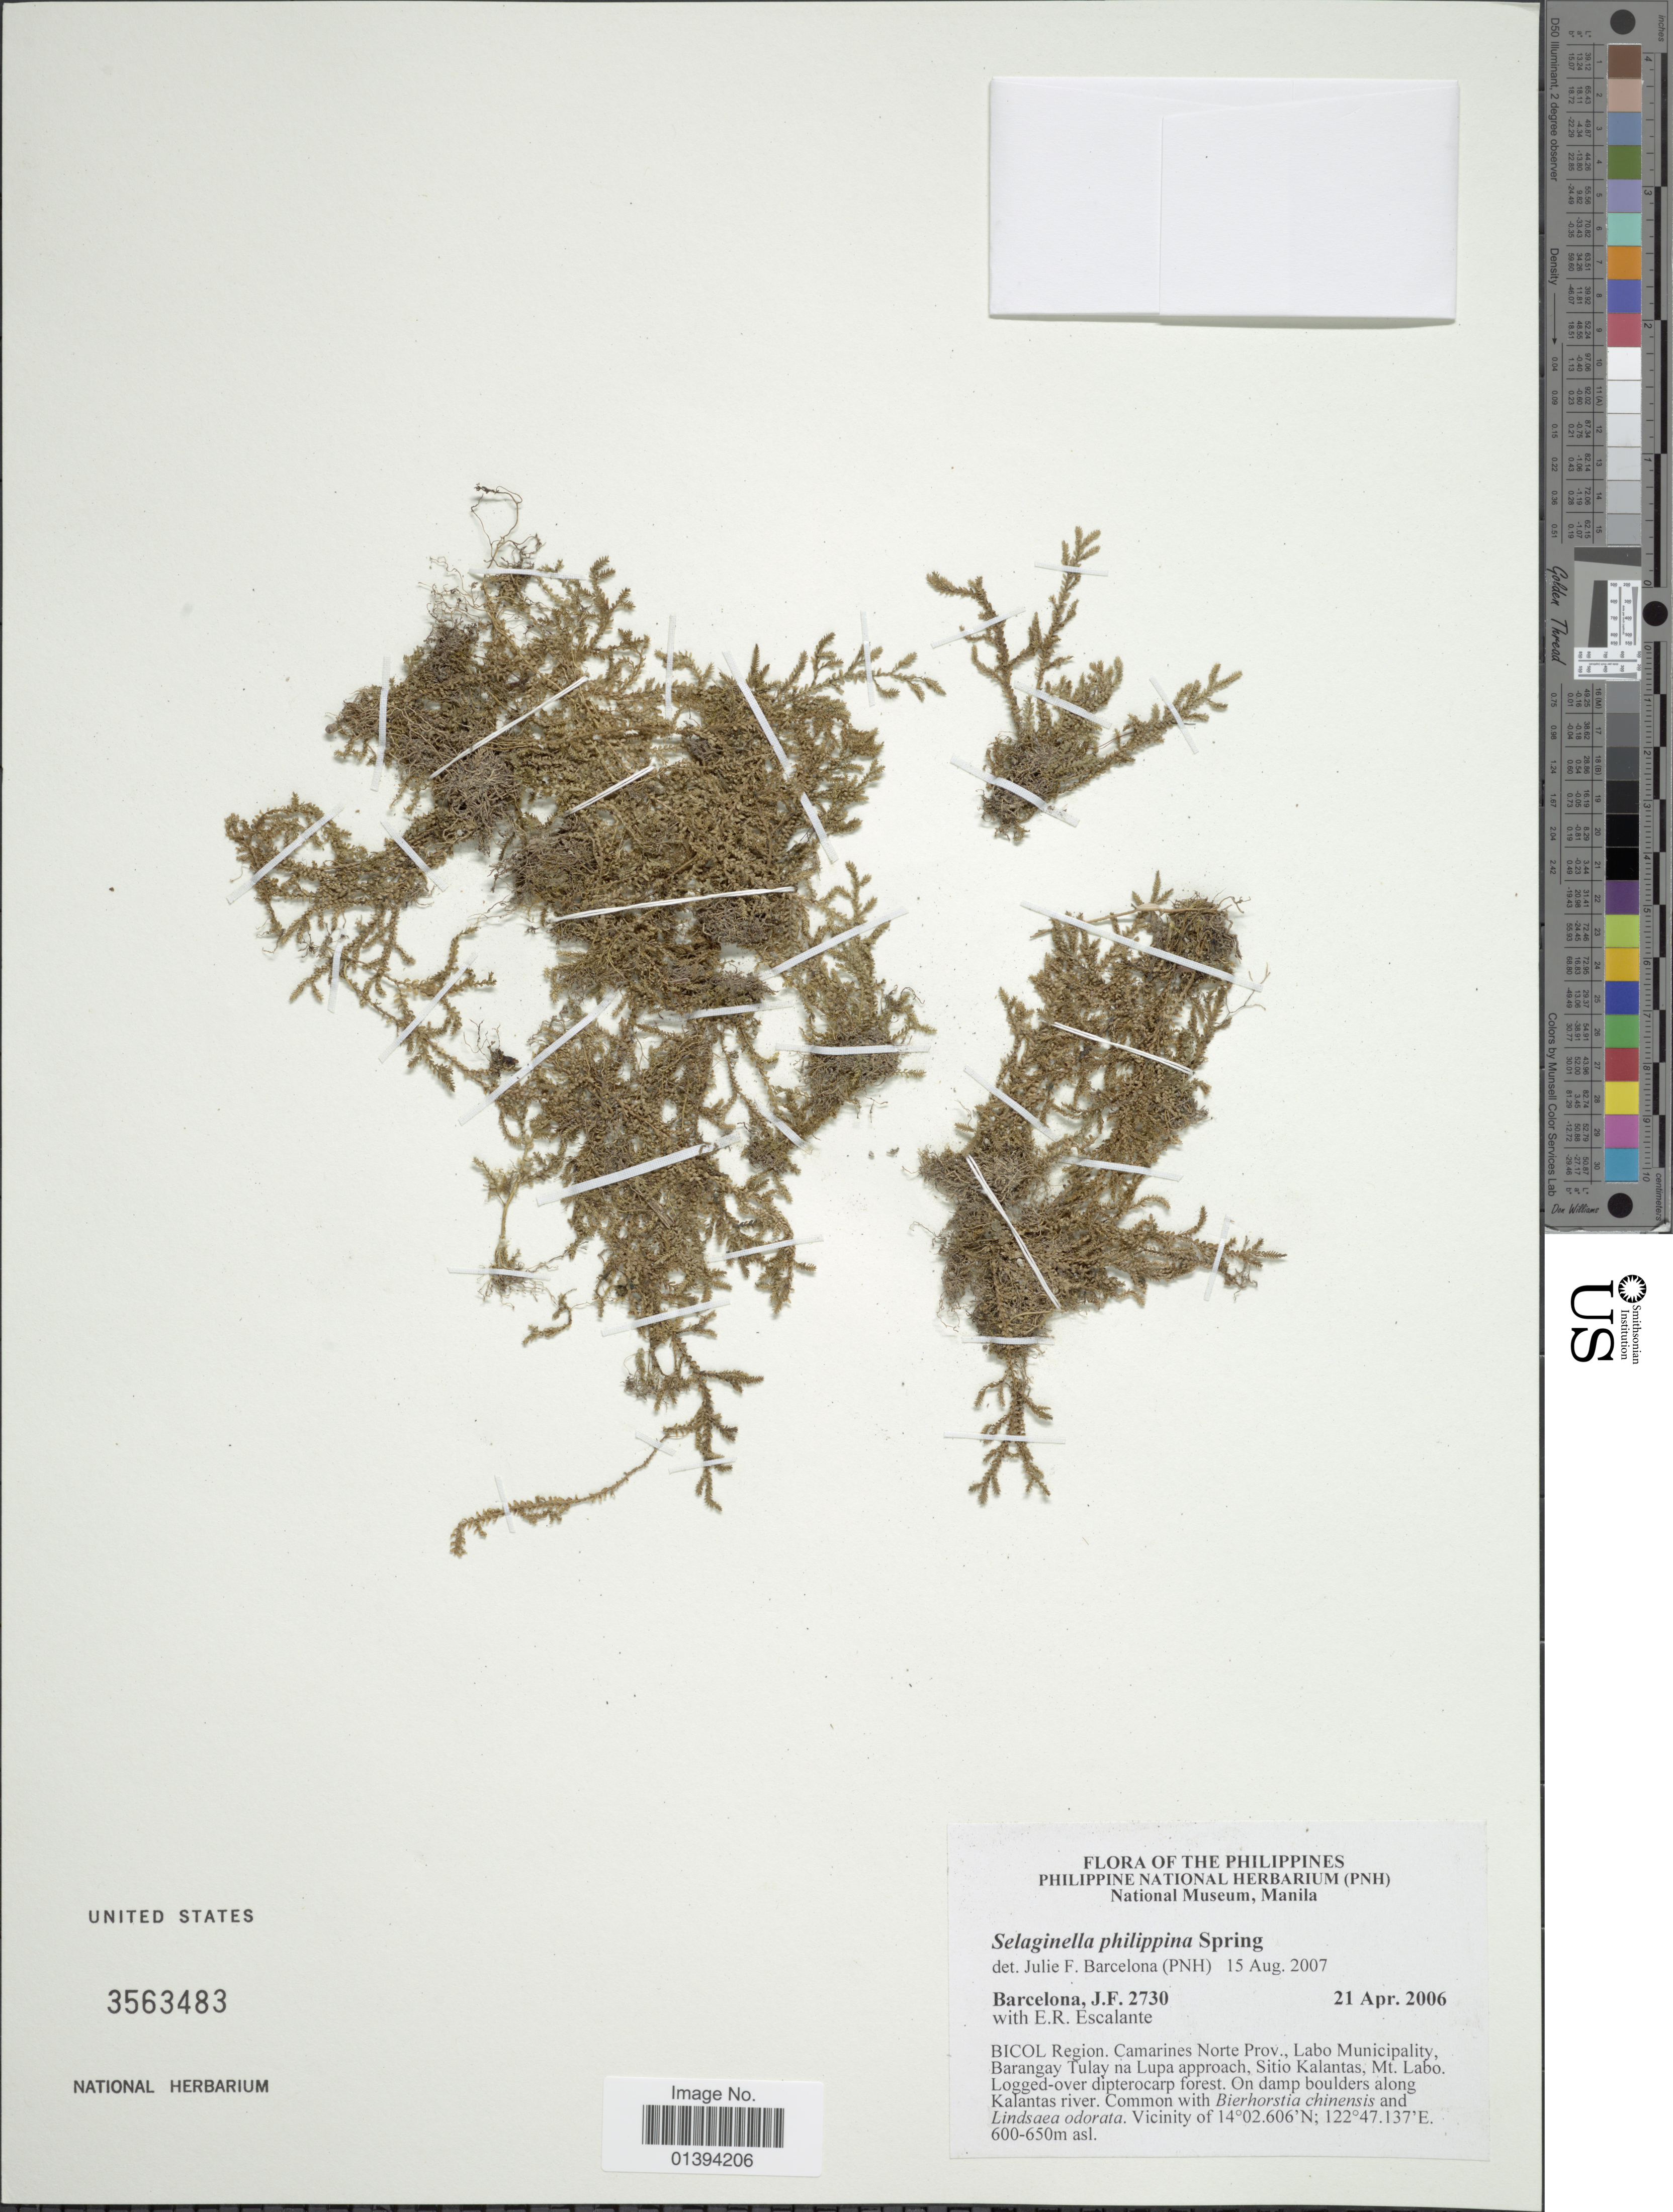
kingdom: Plantae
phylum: Tracheophyta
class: Lycopodiopsida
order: Selaginellales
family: Selaginellaceae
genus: Selaginella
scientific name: Selaginella philippina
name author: Spring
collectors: J. F. Barcelona & E. Escalante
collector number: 2730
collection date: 2006-04-21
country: Philippines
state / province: Bicol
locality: Bicol Region, Camarines Norte Prov., Labo Municipality, Barangay Tulay na Lupa approach, Sitio Kalantas, Mt. Labo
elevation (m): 600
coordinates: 14 02.606 N, 122 47.137 E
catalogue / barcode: US 3563483